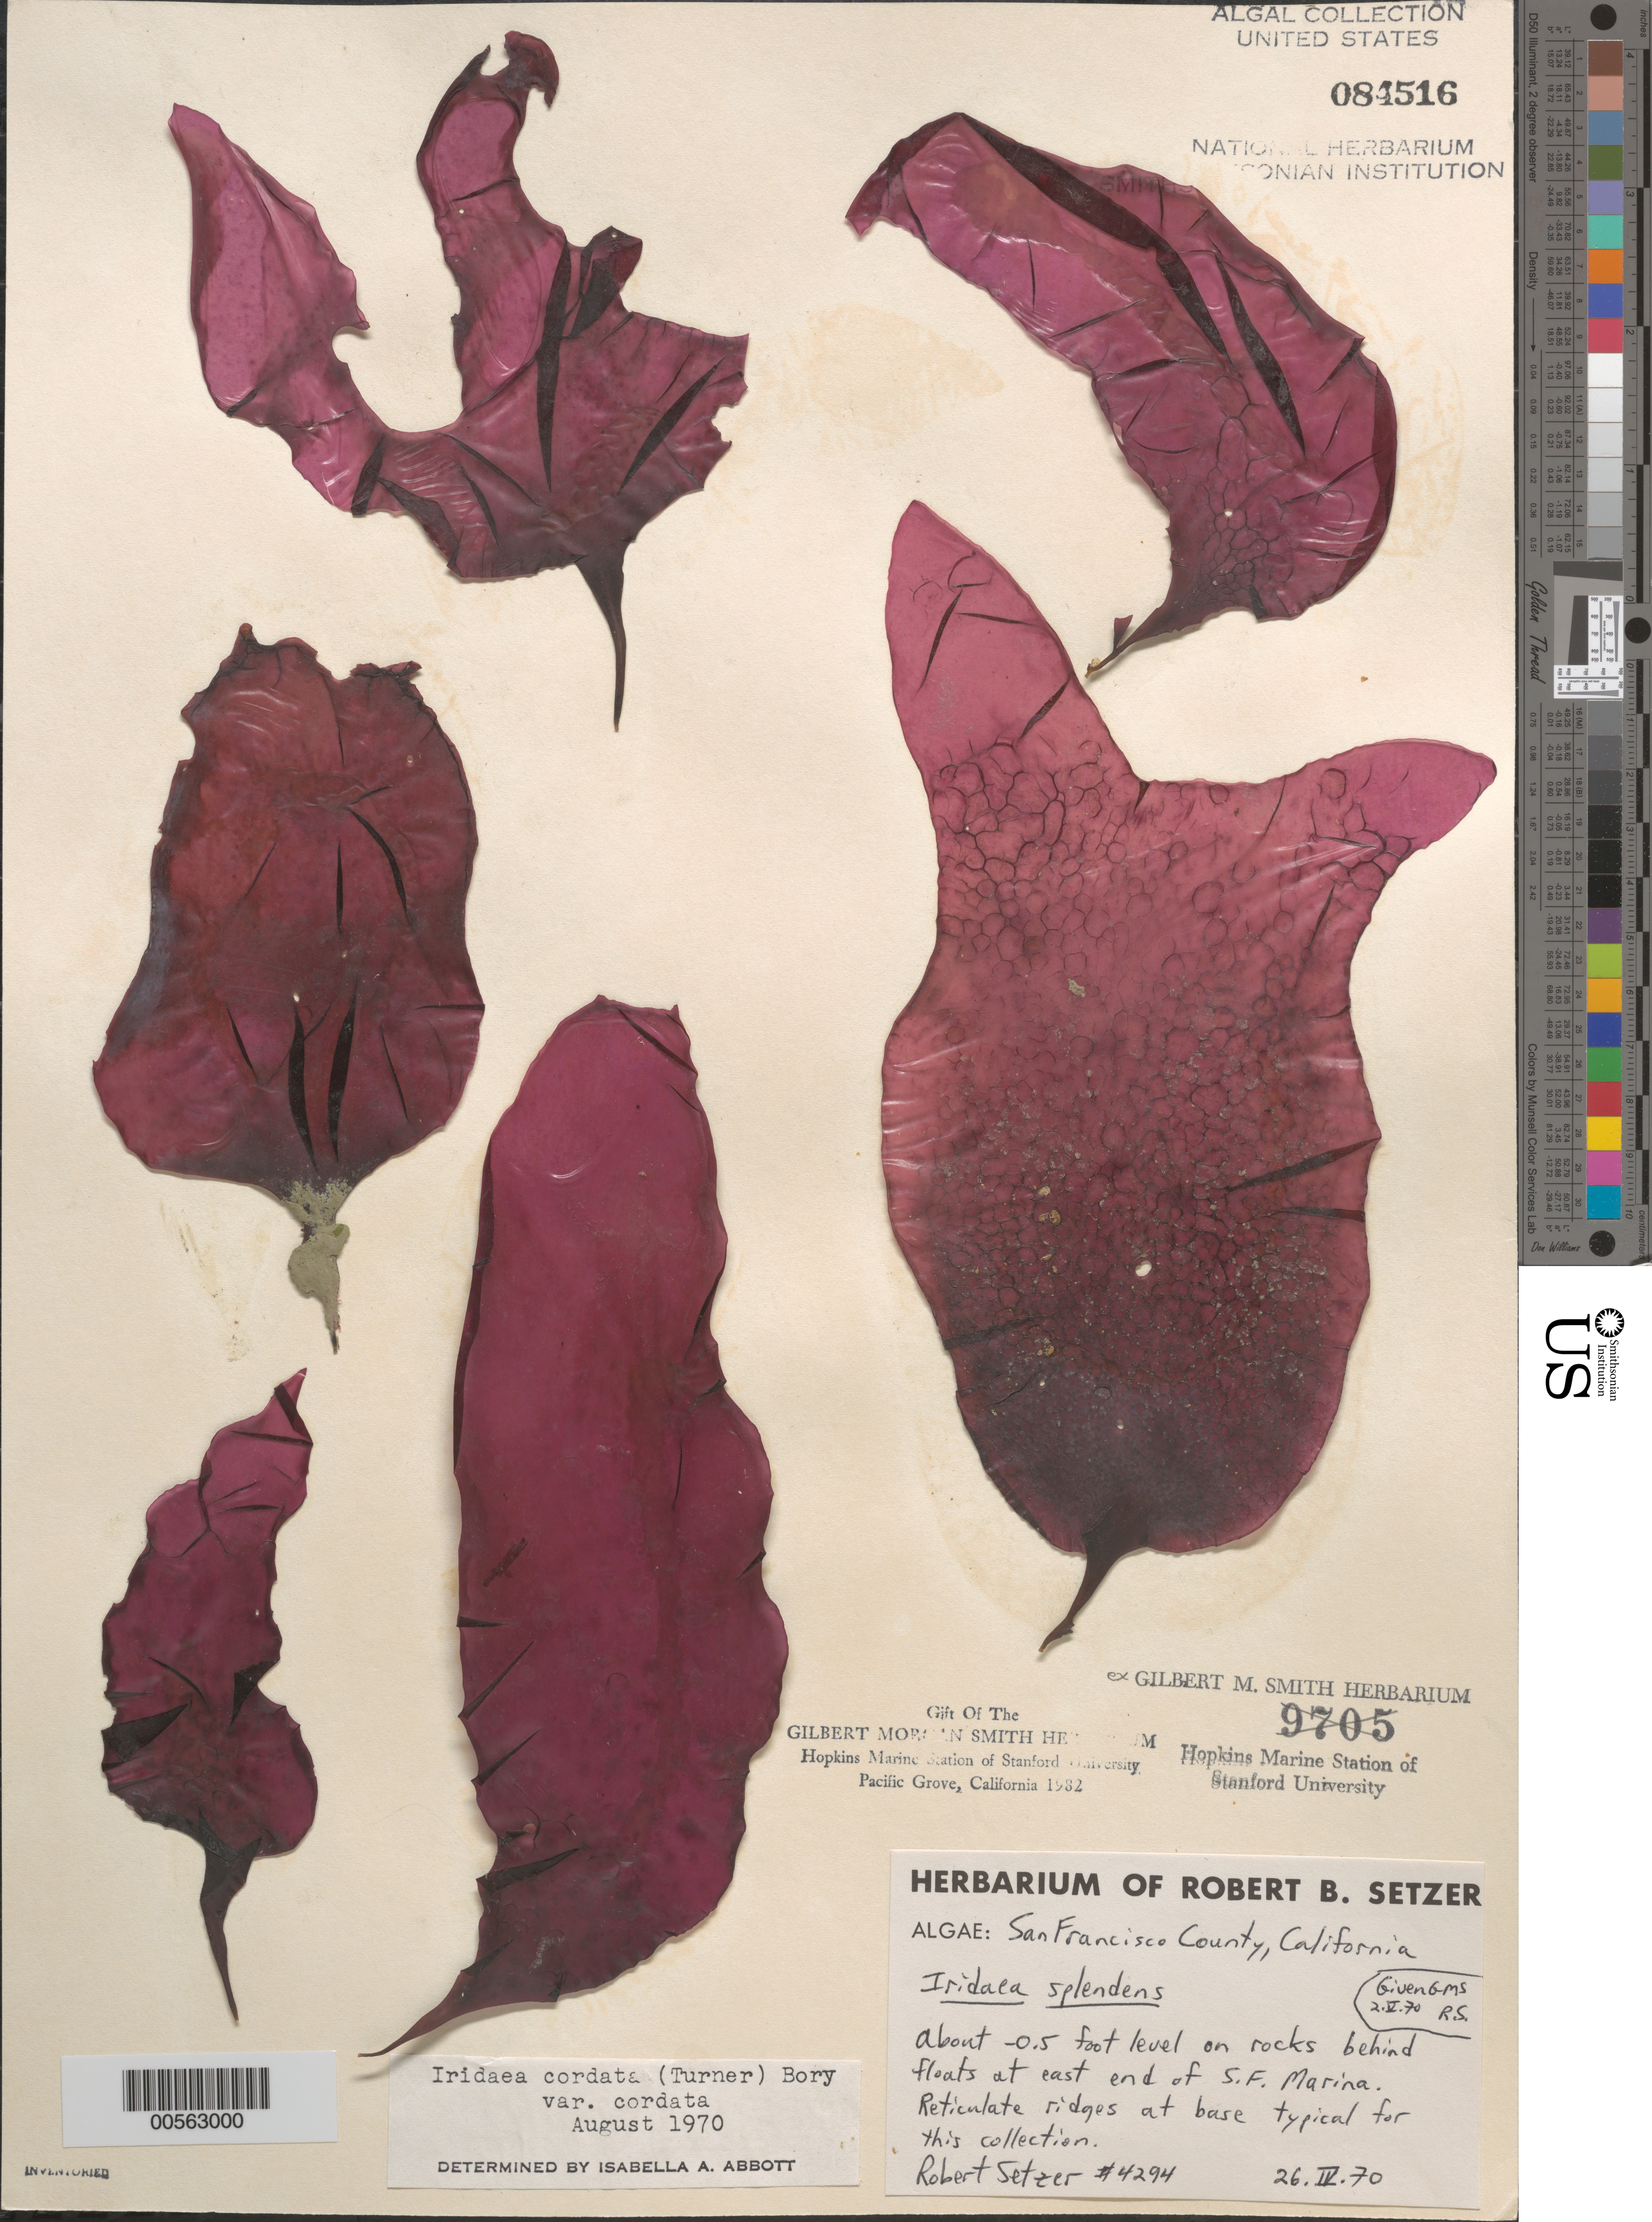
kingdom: Plantae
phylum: Rhodophyta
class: Florideophyceae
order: Gigartinales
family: Gigartinaceae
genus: Iridaea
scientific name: Iridaea cordata var. cordata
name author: (Turner) Bory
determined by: Abbott, Isabella A.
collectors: R. Setzer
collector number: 4294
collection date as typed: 26 Apr 1970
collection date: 1970-04-26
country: United States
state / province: California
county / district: San Francisco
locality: San Francisco marina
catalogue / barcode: US 84516